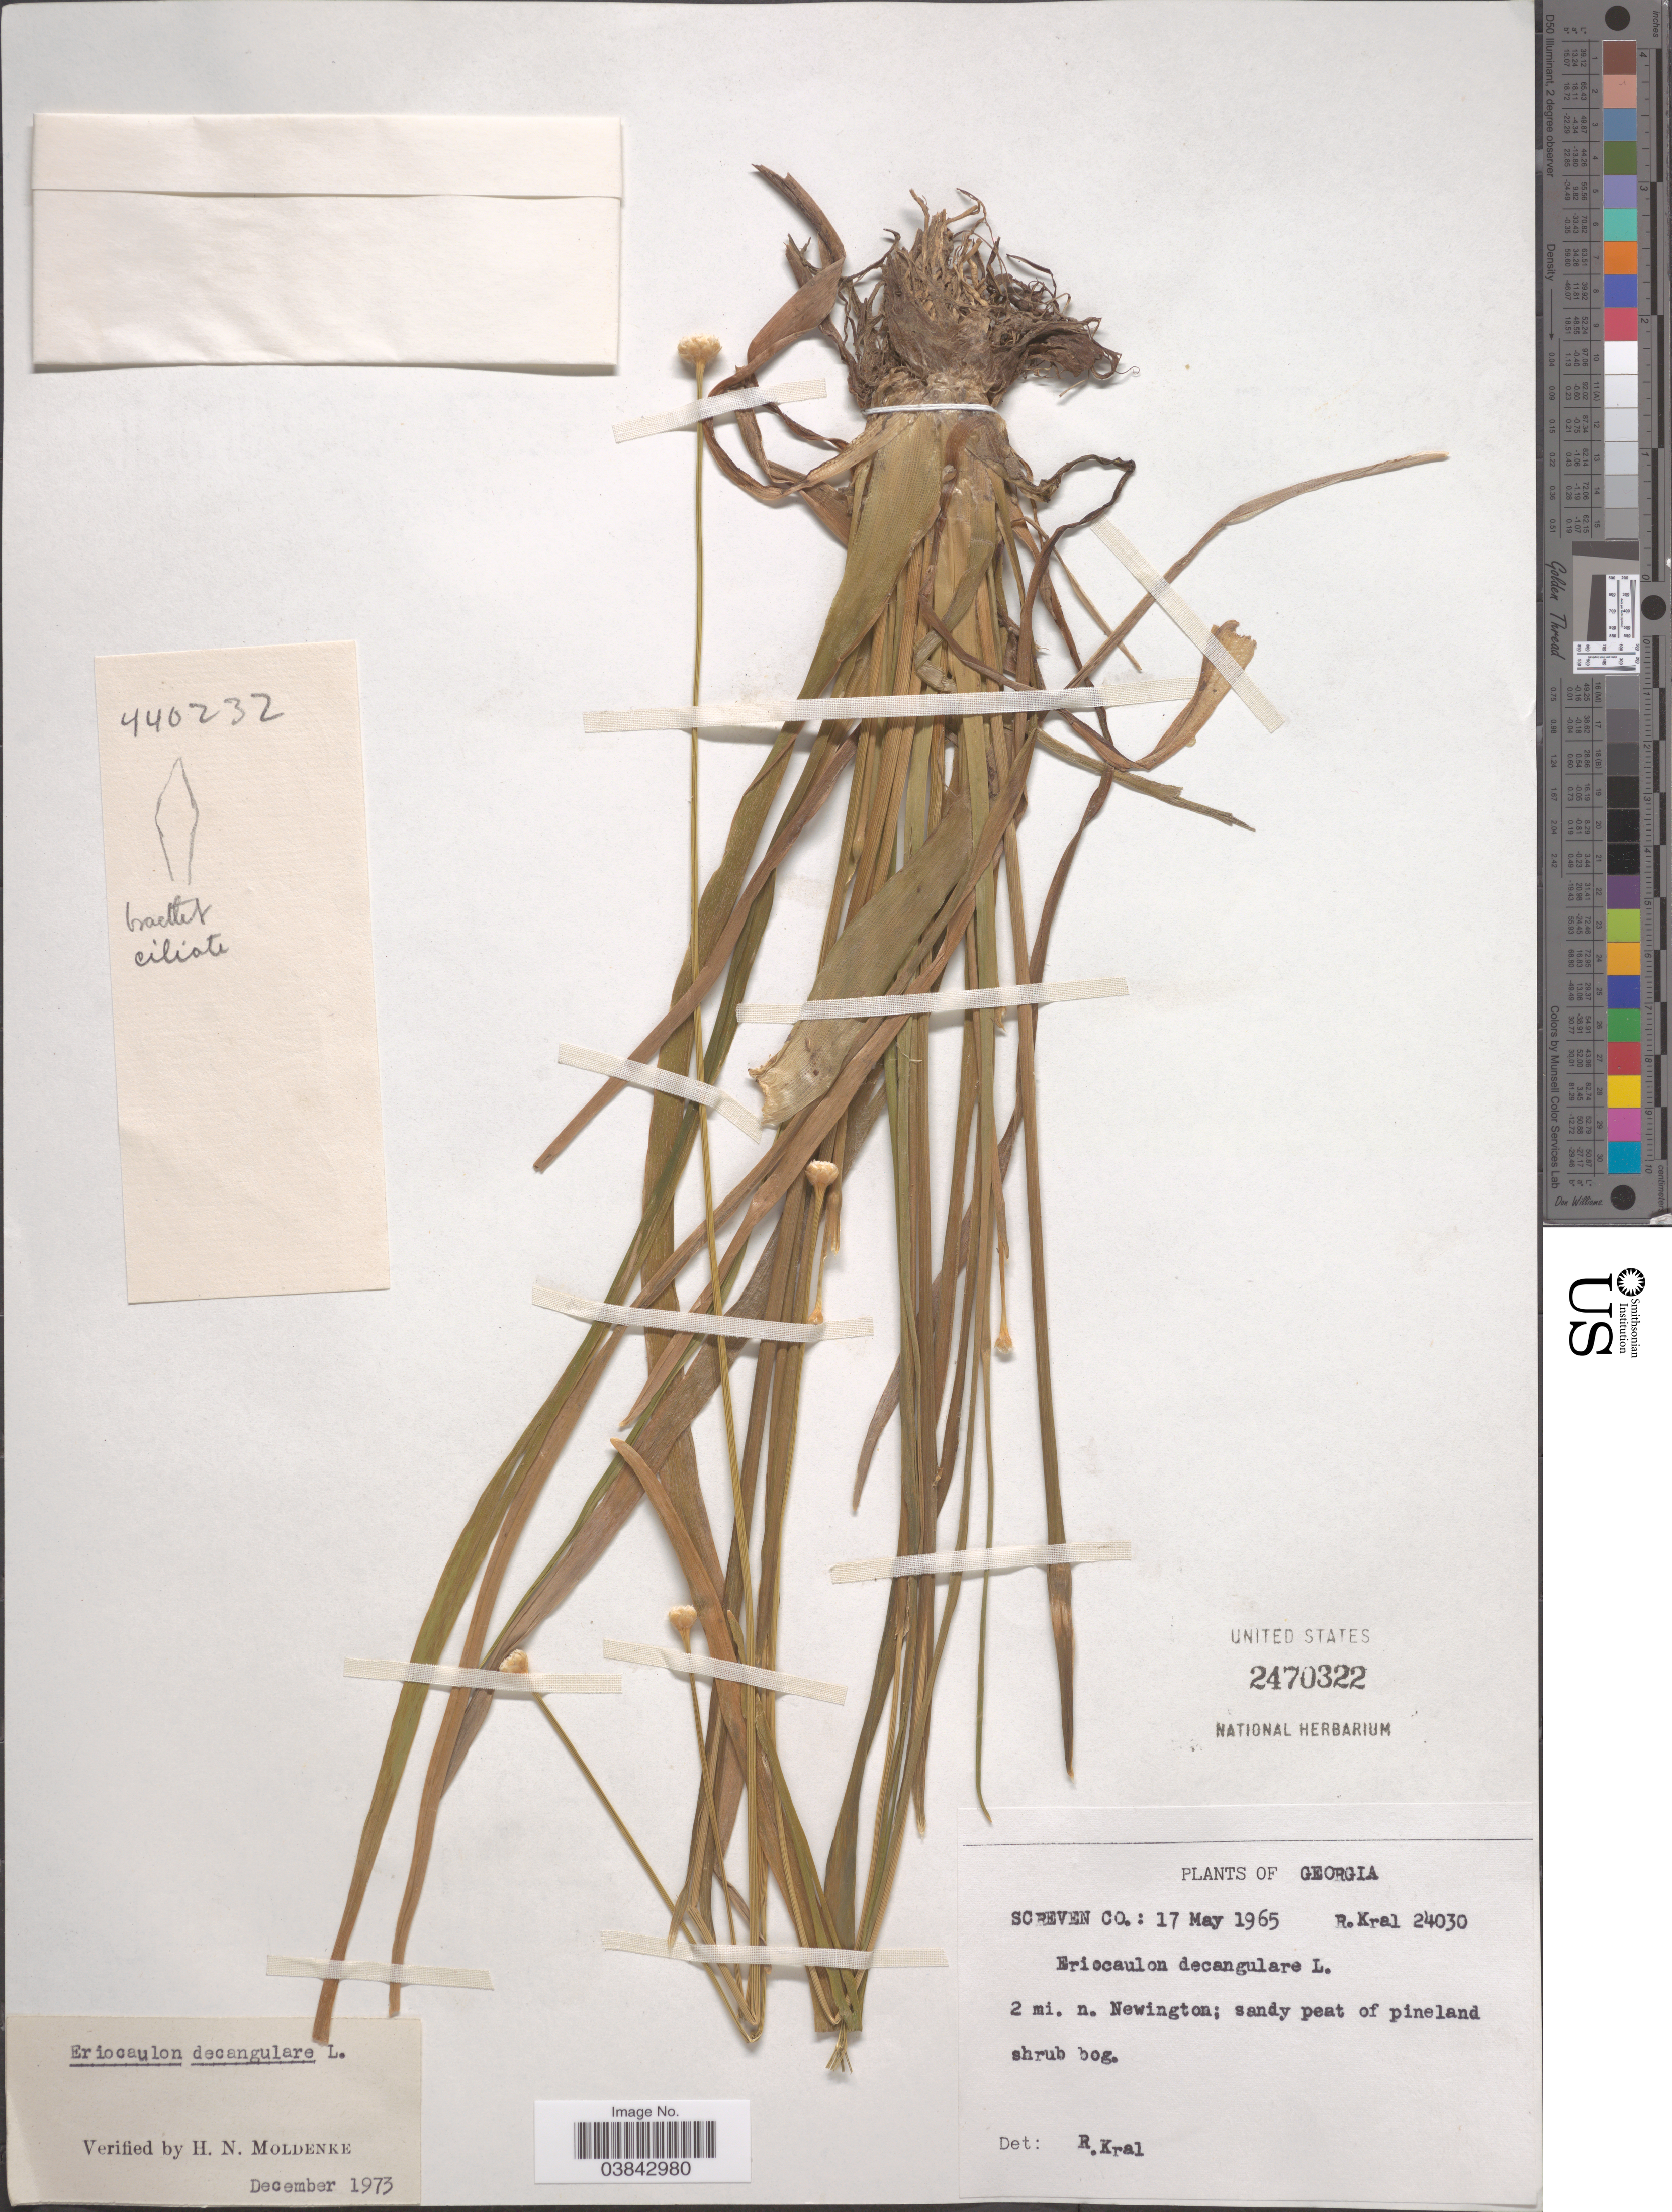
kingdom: Plantae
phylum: Tracheophyta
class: Liliopsida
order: Poales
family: Eriocaulaceae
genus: Eriocaulon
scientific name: Eriocaulon decangulare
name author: L.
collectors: R. Kral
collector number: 24030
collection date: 1965-05-17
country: United States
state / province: Georgia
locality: Screven Co. 2 mi. n. Newington.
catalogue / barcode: US 2470322